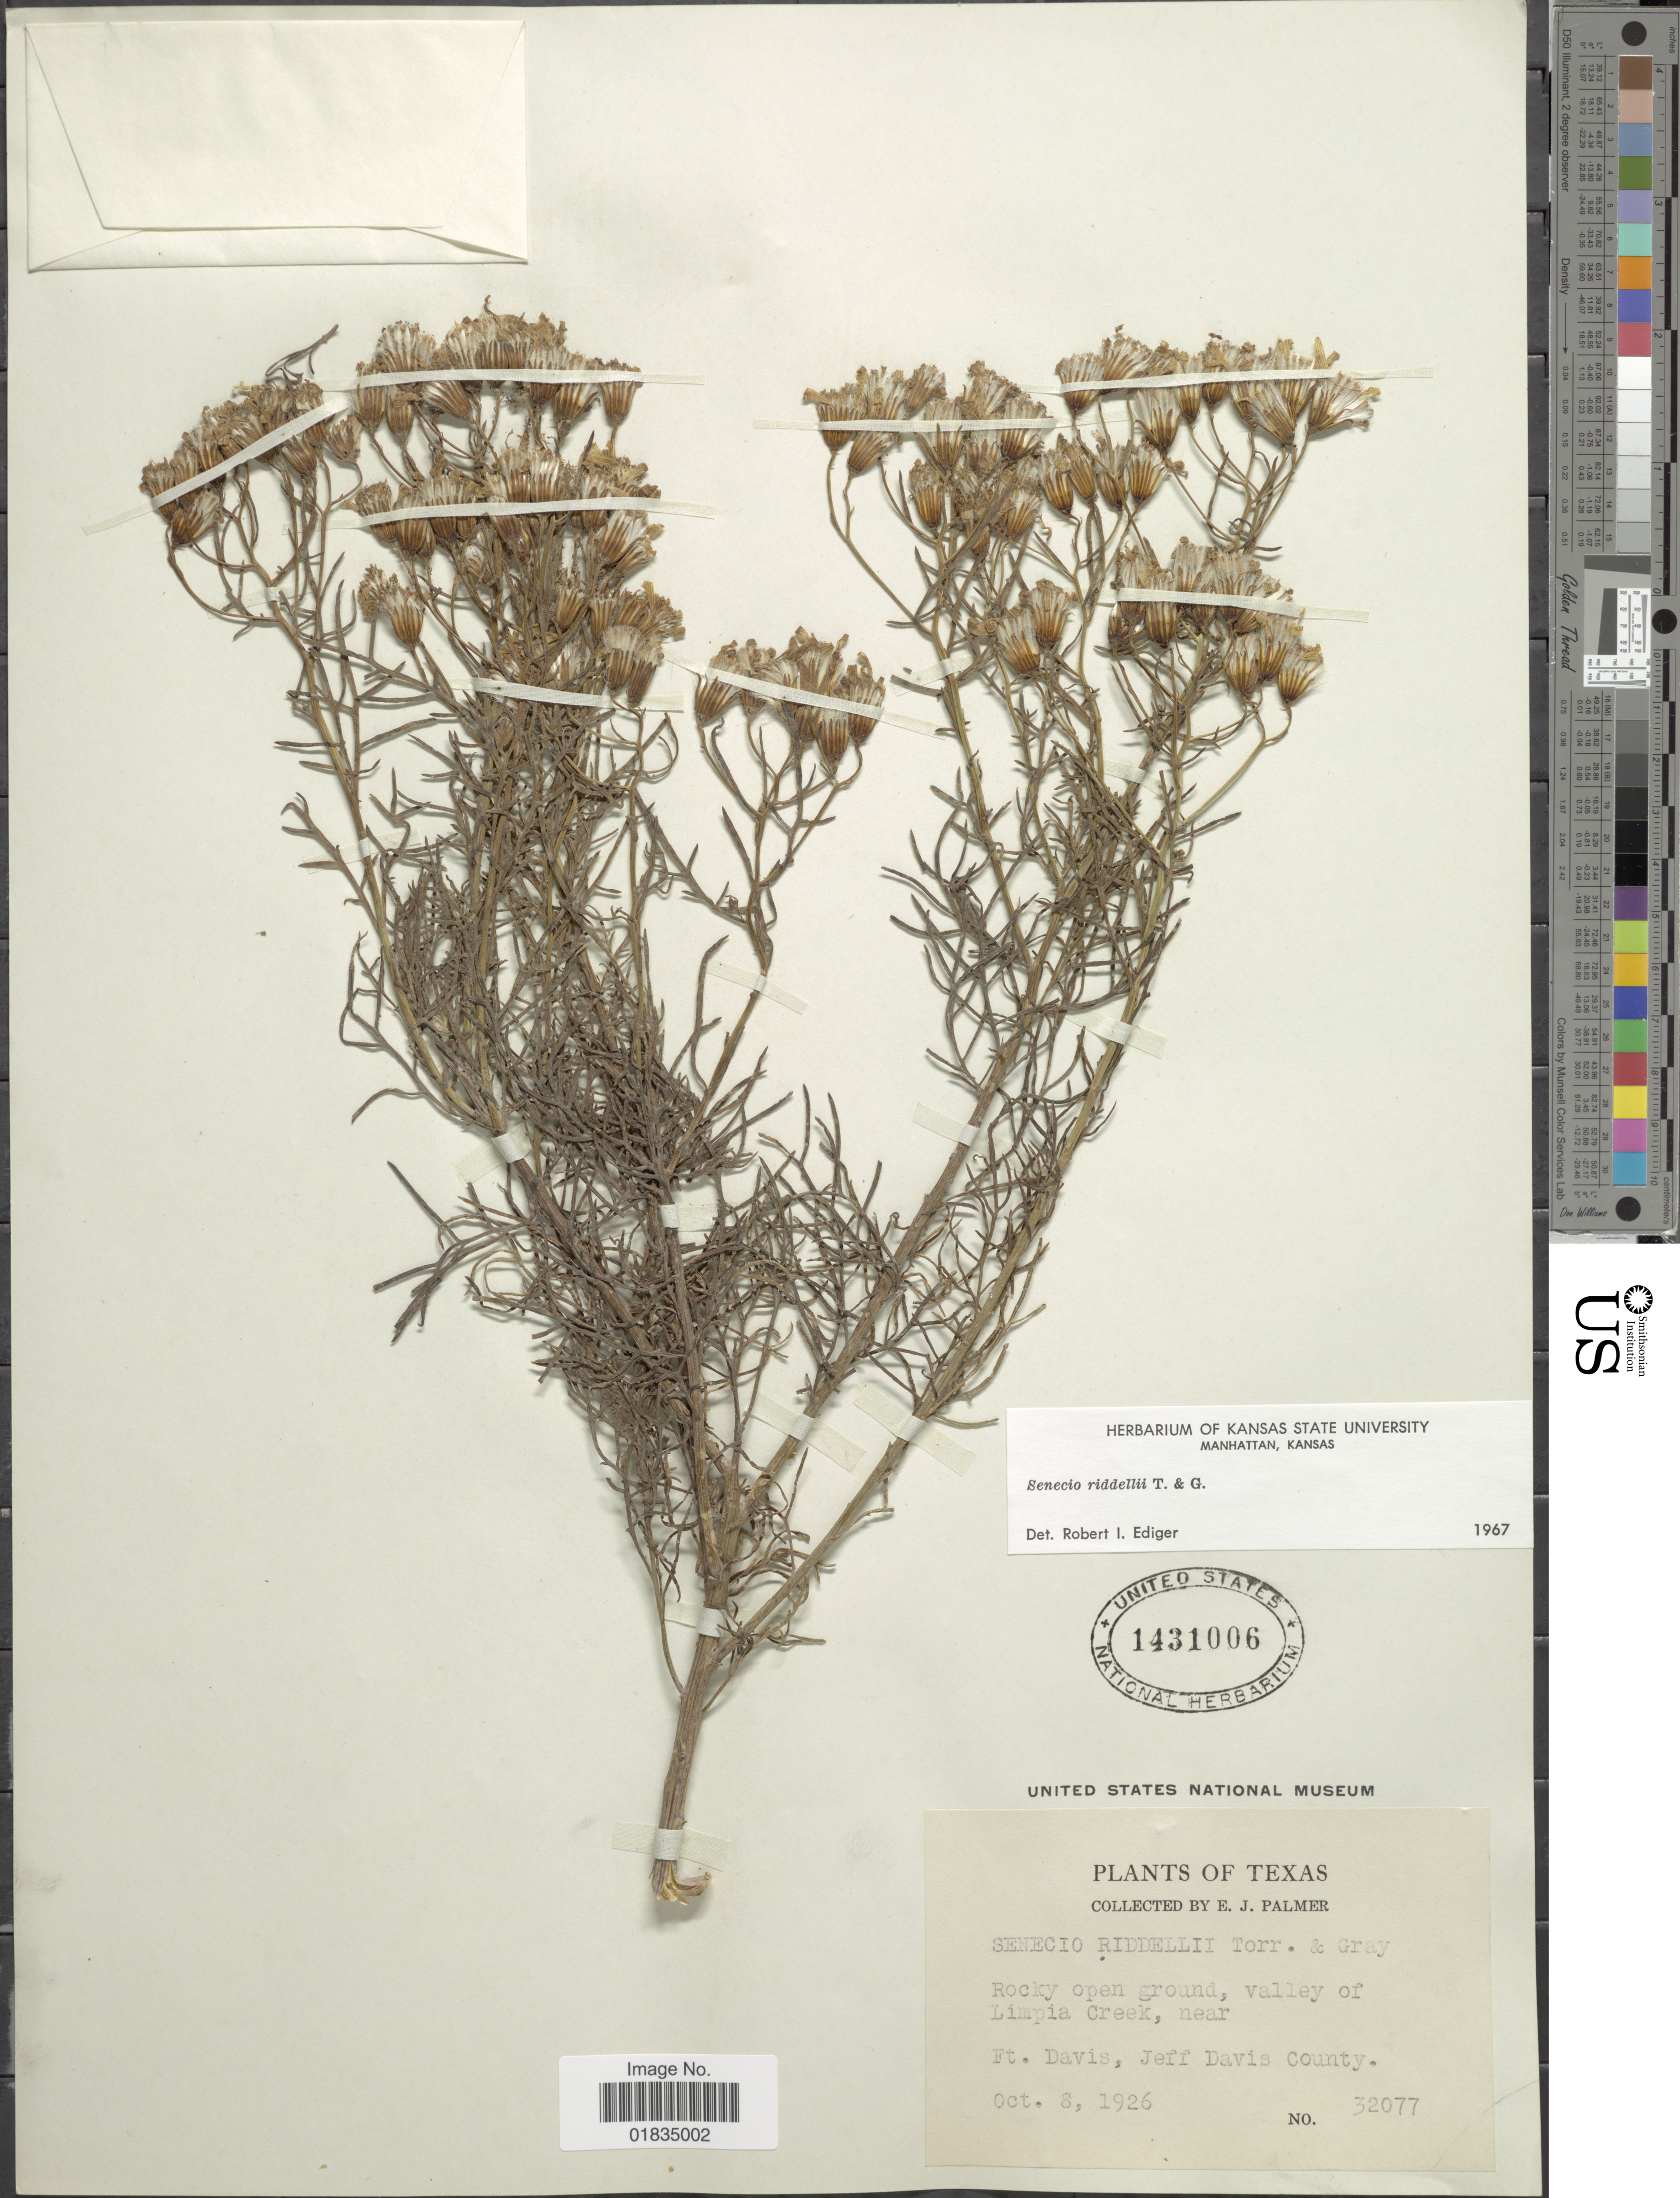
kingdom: Plantae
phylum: Tracheophyta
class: Magnoliopsida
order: Asterales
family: Asteraceae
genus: Senecio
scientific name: Senecio riddellii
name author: Torr. & A. Gray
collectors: E. J. Palmer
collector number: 32077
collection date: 1926-10-08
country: United States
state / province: Texas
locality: Valley of Limpia Creek near Ft. Davis. Jeff Davis County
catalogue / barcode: US 1431006